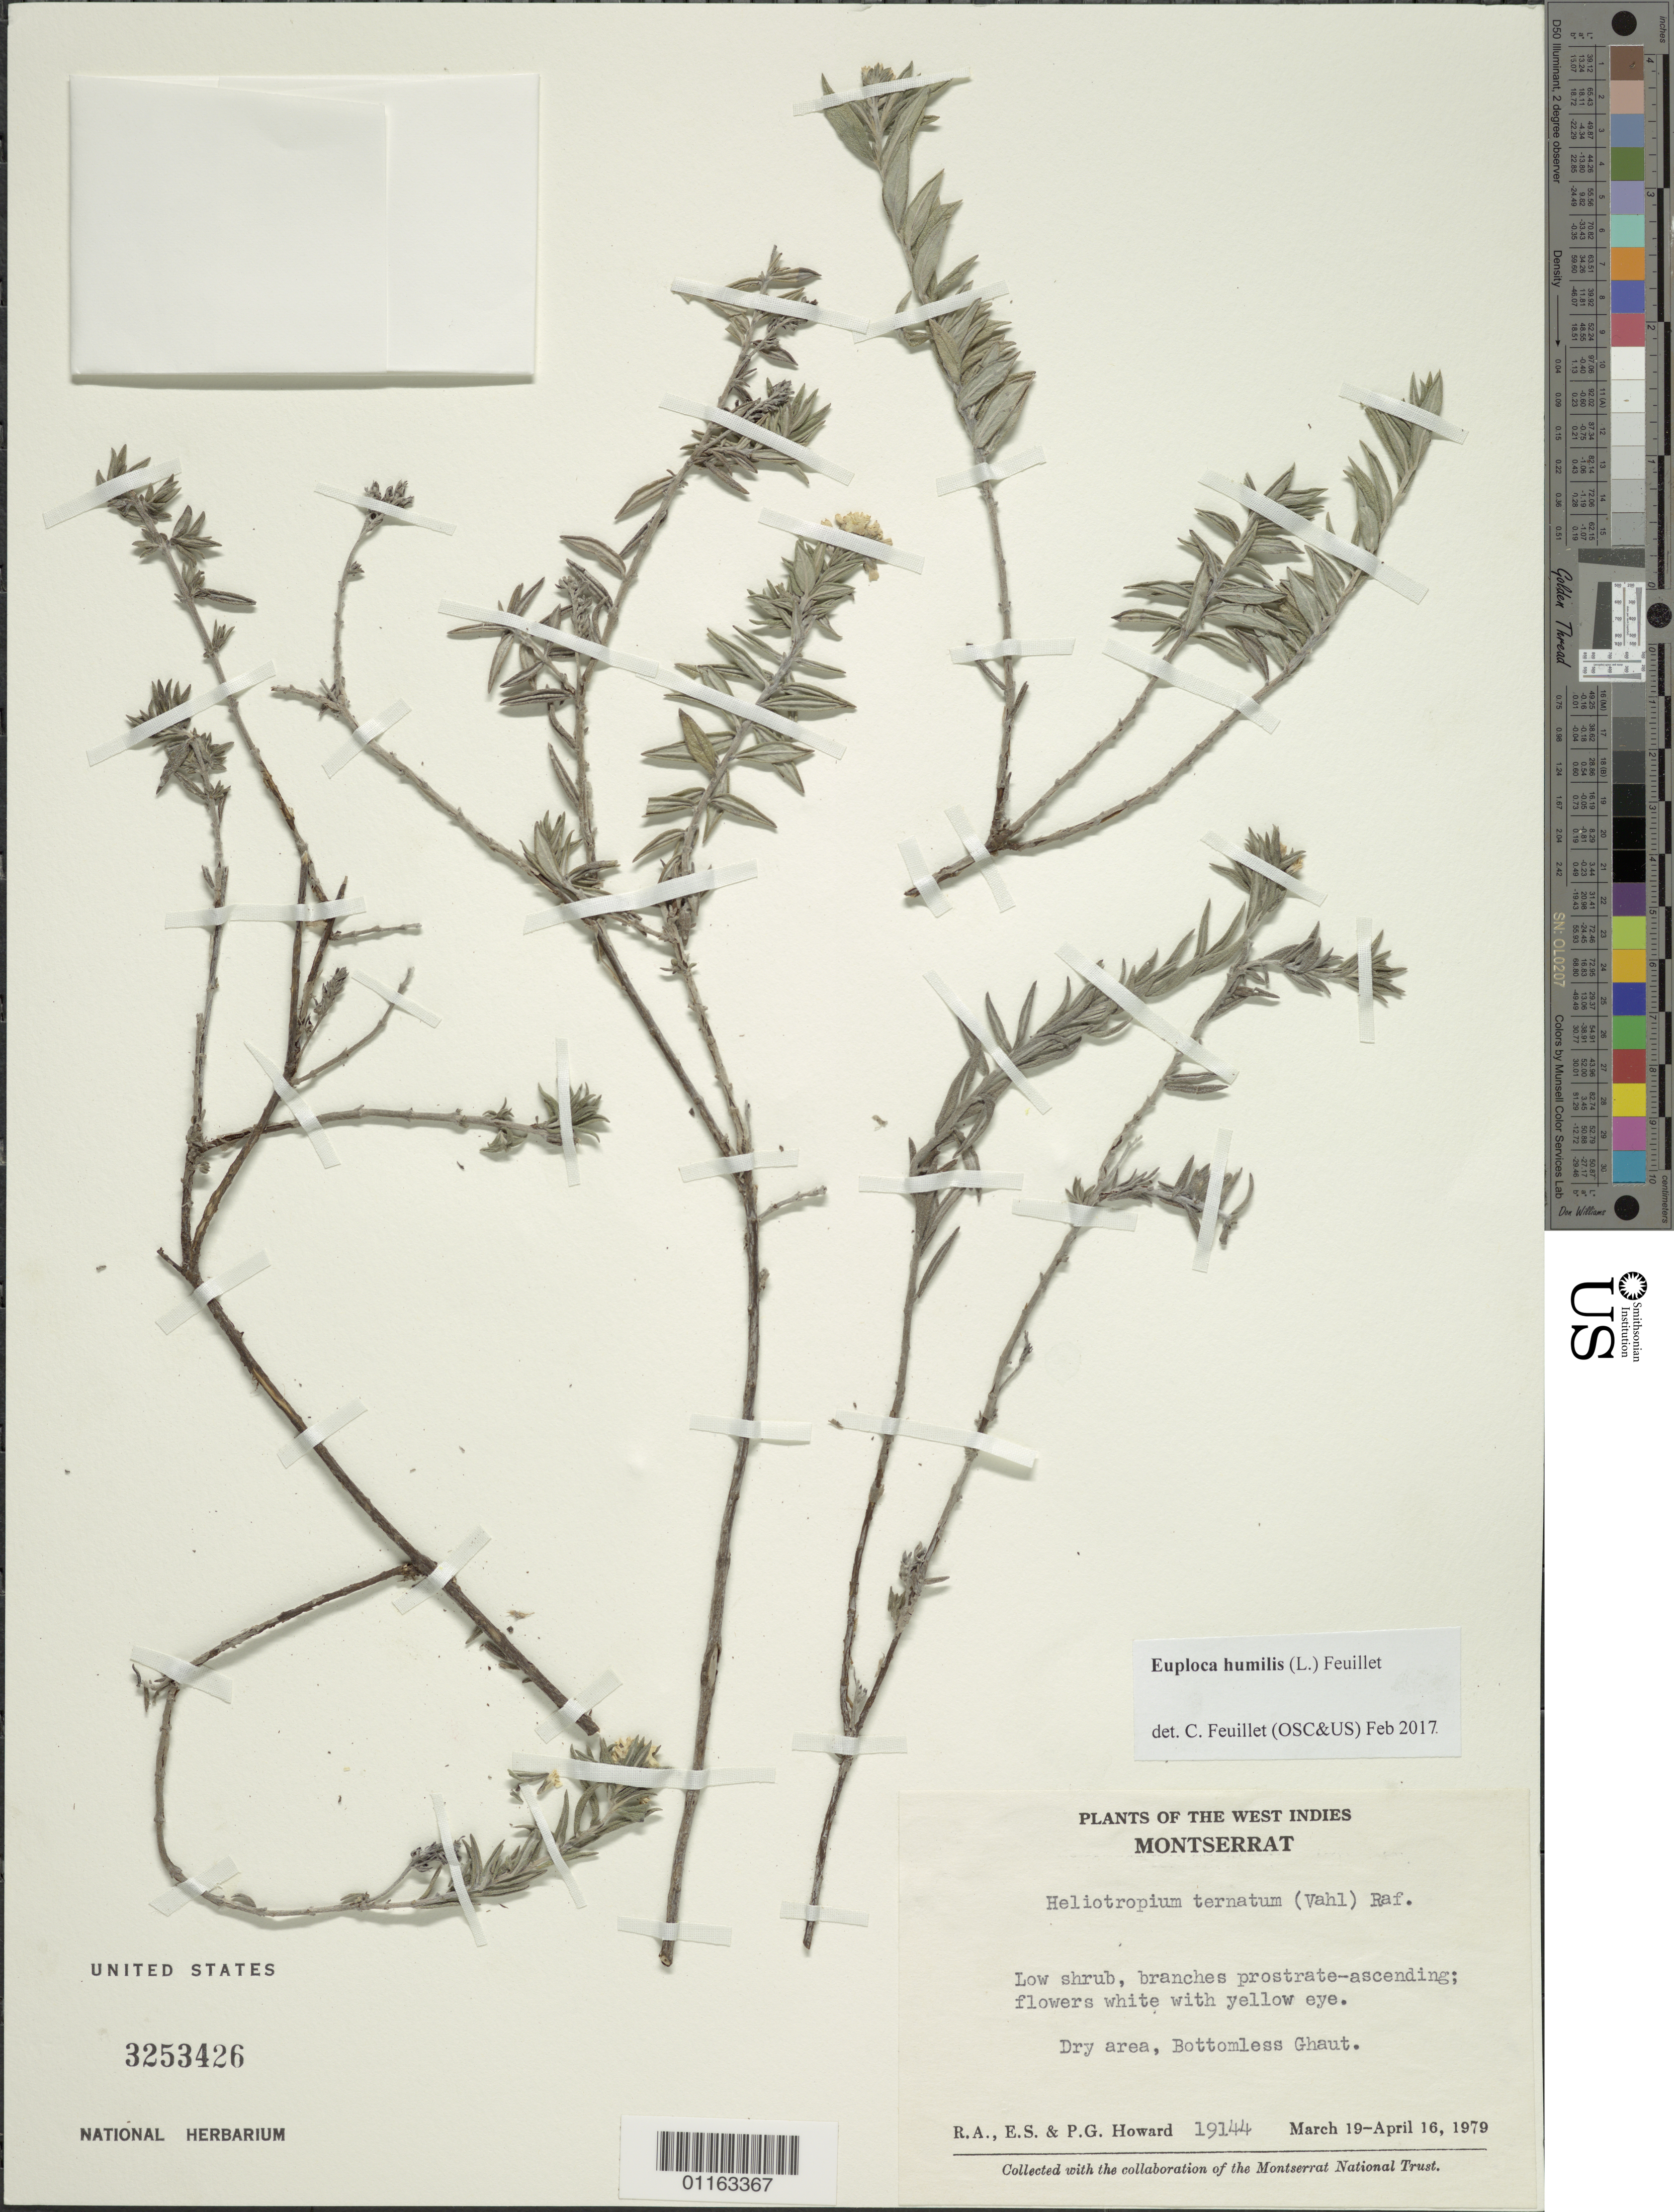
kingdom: Plantae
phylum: Tracheophyta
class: Magnoliopsida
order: Boraginales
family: Heliotropiaceae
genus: Euploca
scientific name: Euploca humilis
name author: (L.) Feuillet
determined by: Feuillet, C.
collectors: R. A. Howard, E. S. Howard & P. Howard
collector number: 19144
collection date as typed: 19 Mar 1979 to 16 Apr 1979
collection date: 1979-03-19/1979-04-16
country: Montserrat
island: Montserrat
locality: Bottolmless Ghaut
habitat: Dry area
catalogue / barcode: US 3253426